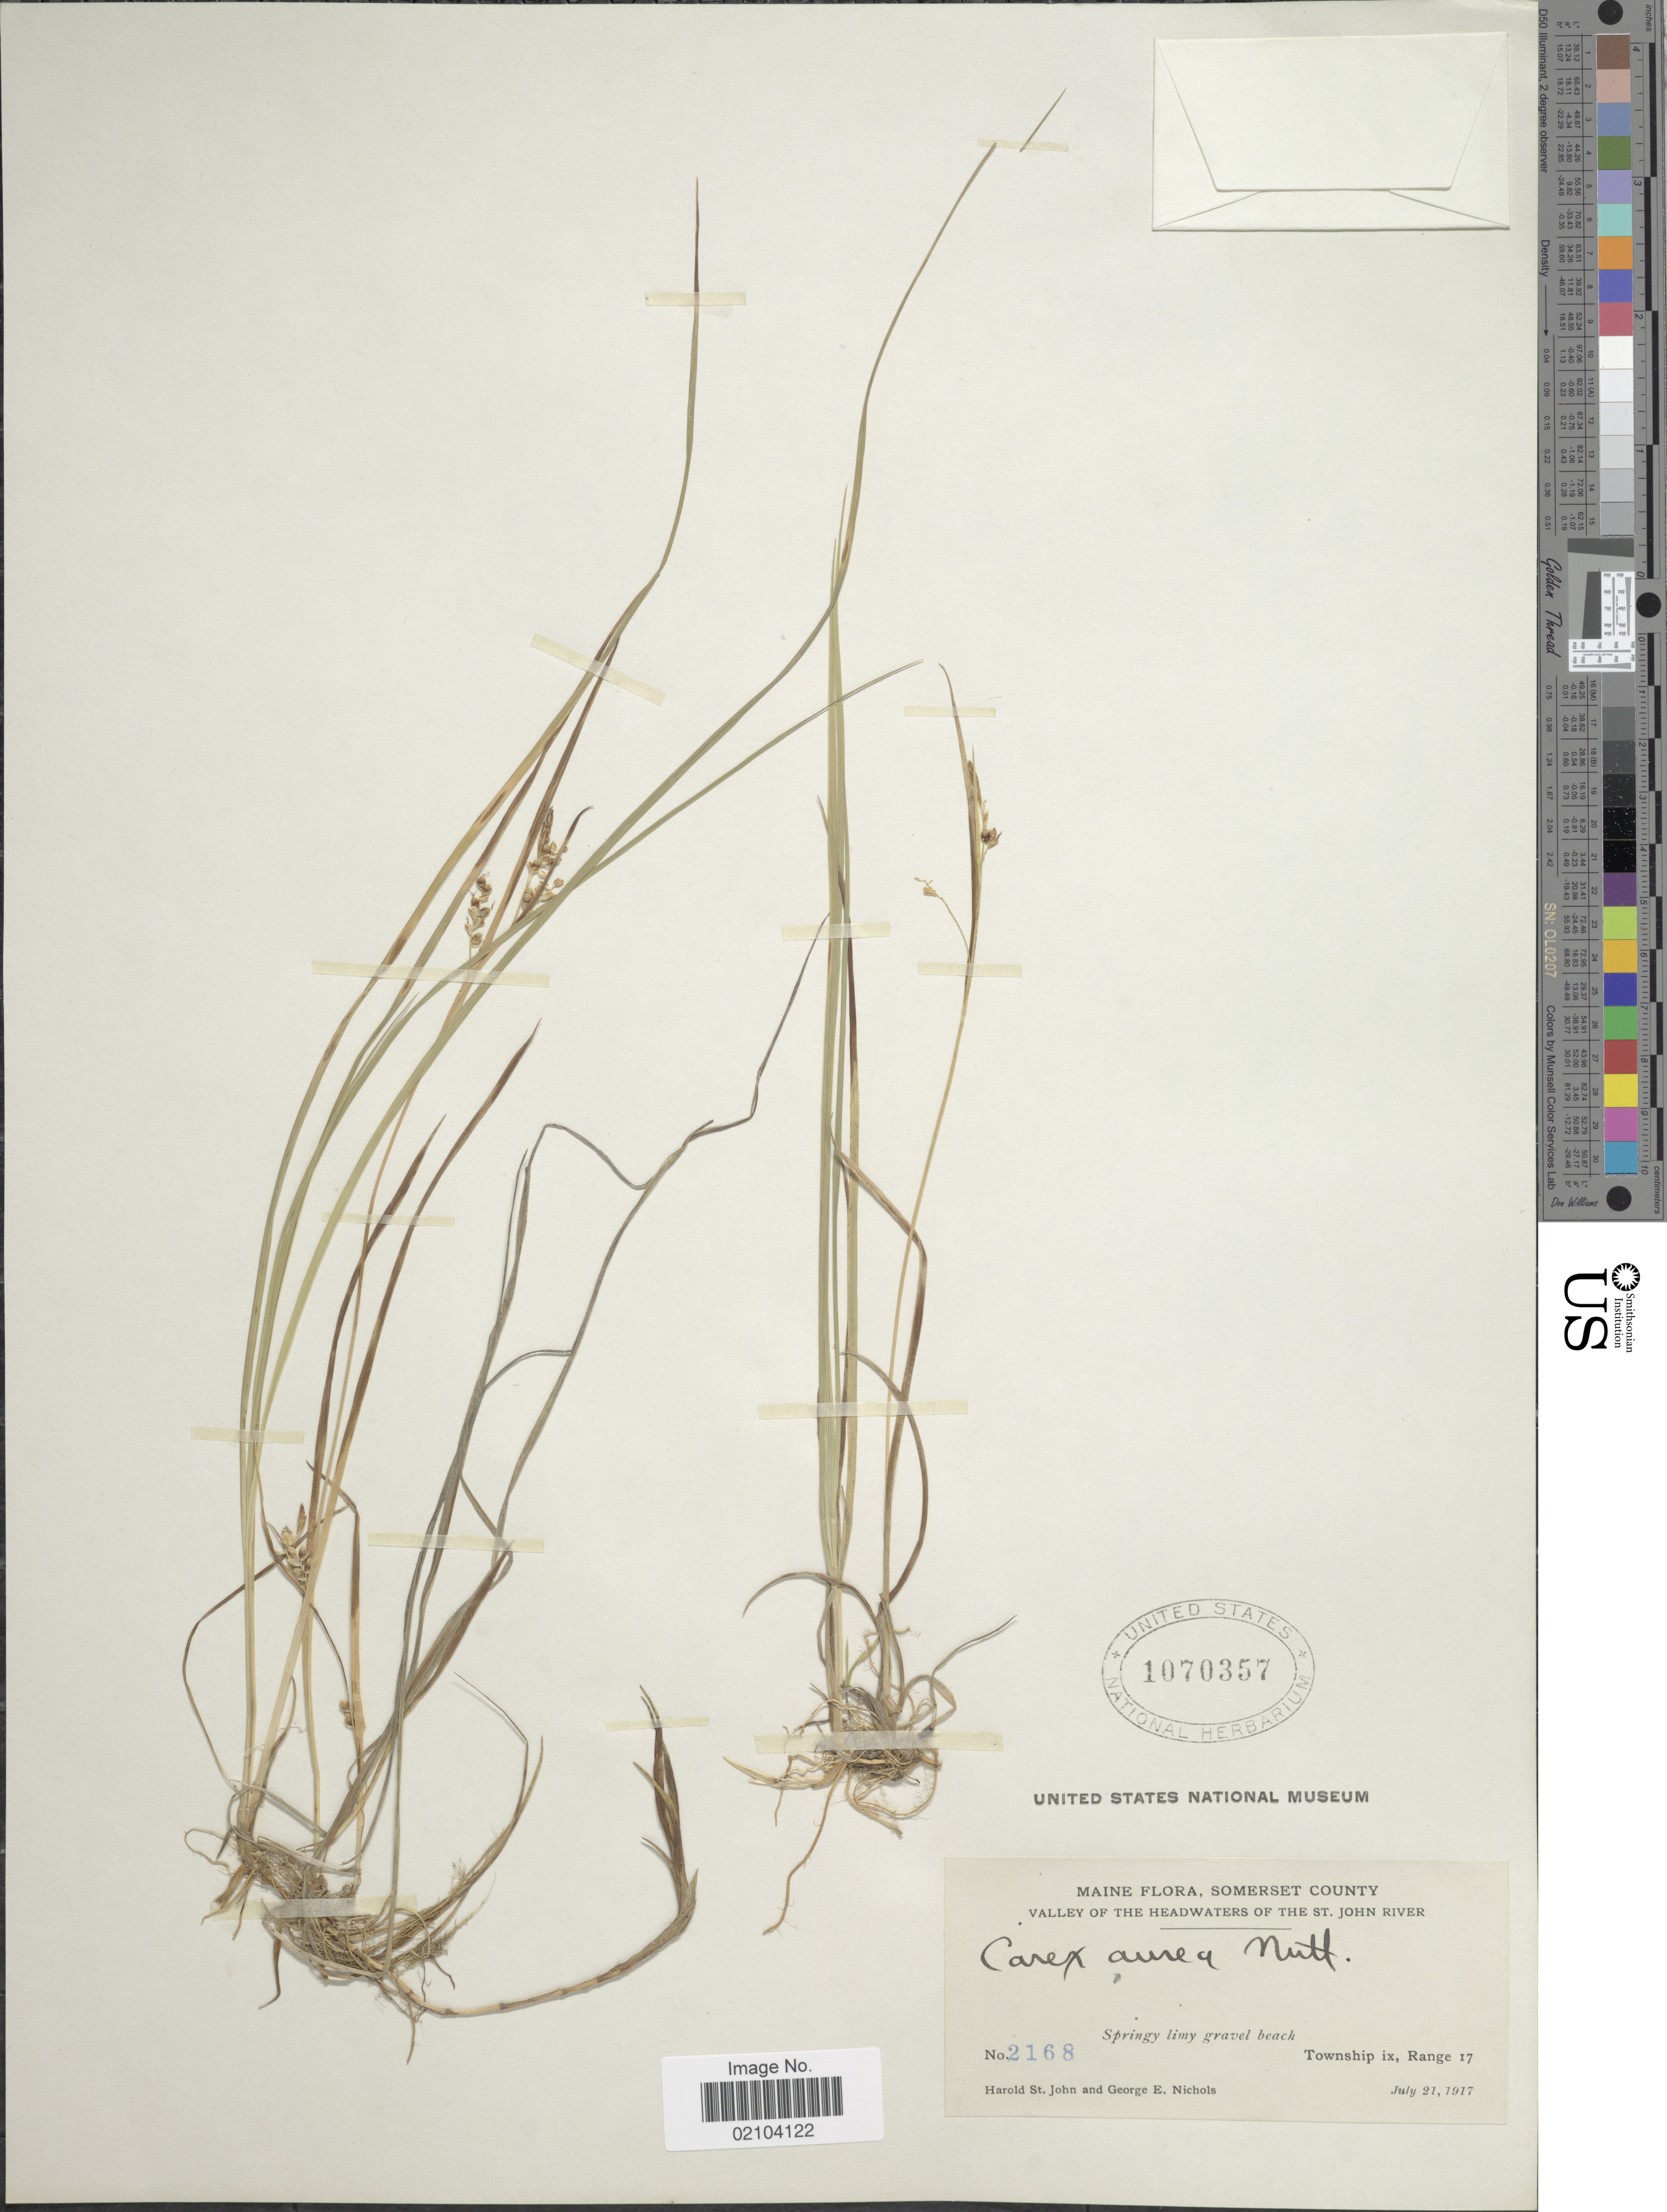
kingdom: Plantae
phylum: Tracheophyta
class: Liliopsida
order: Poales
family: Cyperaceae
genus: Carex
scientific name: Carex aurea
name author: Nutt.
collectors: H. St. John & G. E. Nichols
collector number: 2168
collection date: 1917-07-21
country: United States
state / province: Maine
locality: Somerset County. Valley of the headwaters of the St. John River. Springy limy gravel beach, Township IX, Range 17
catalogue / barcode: US 1070357